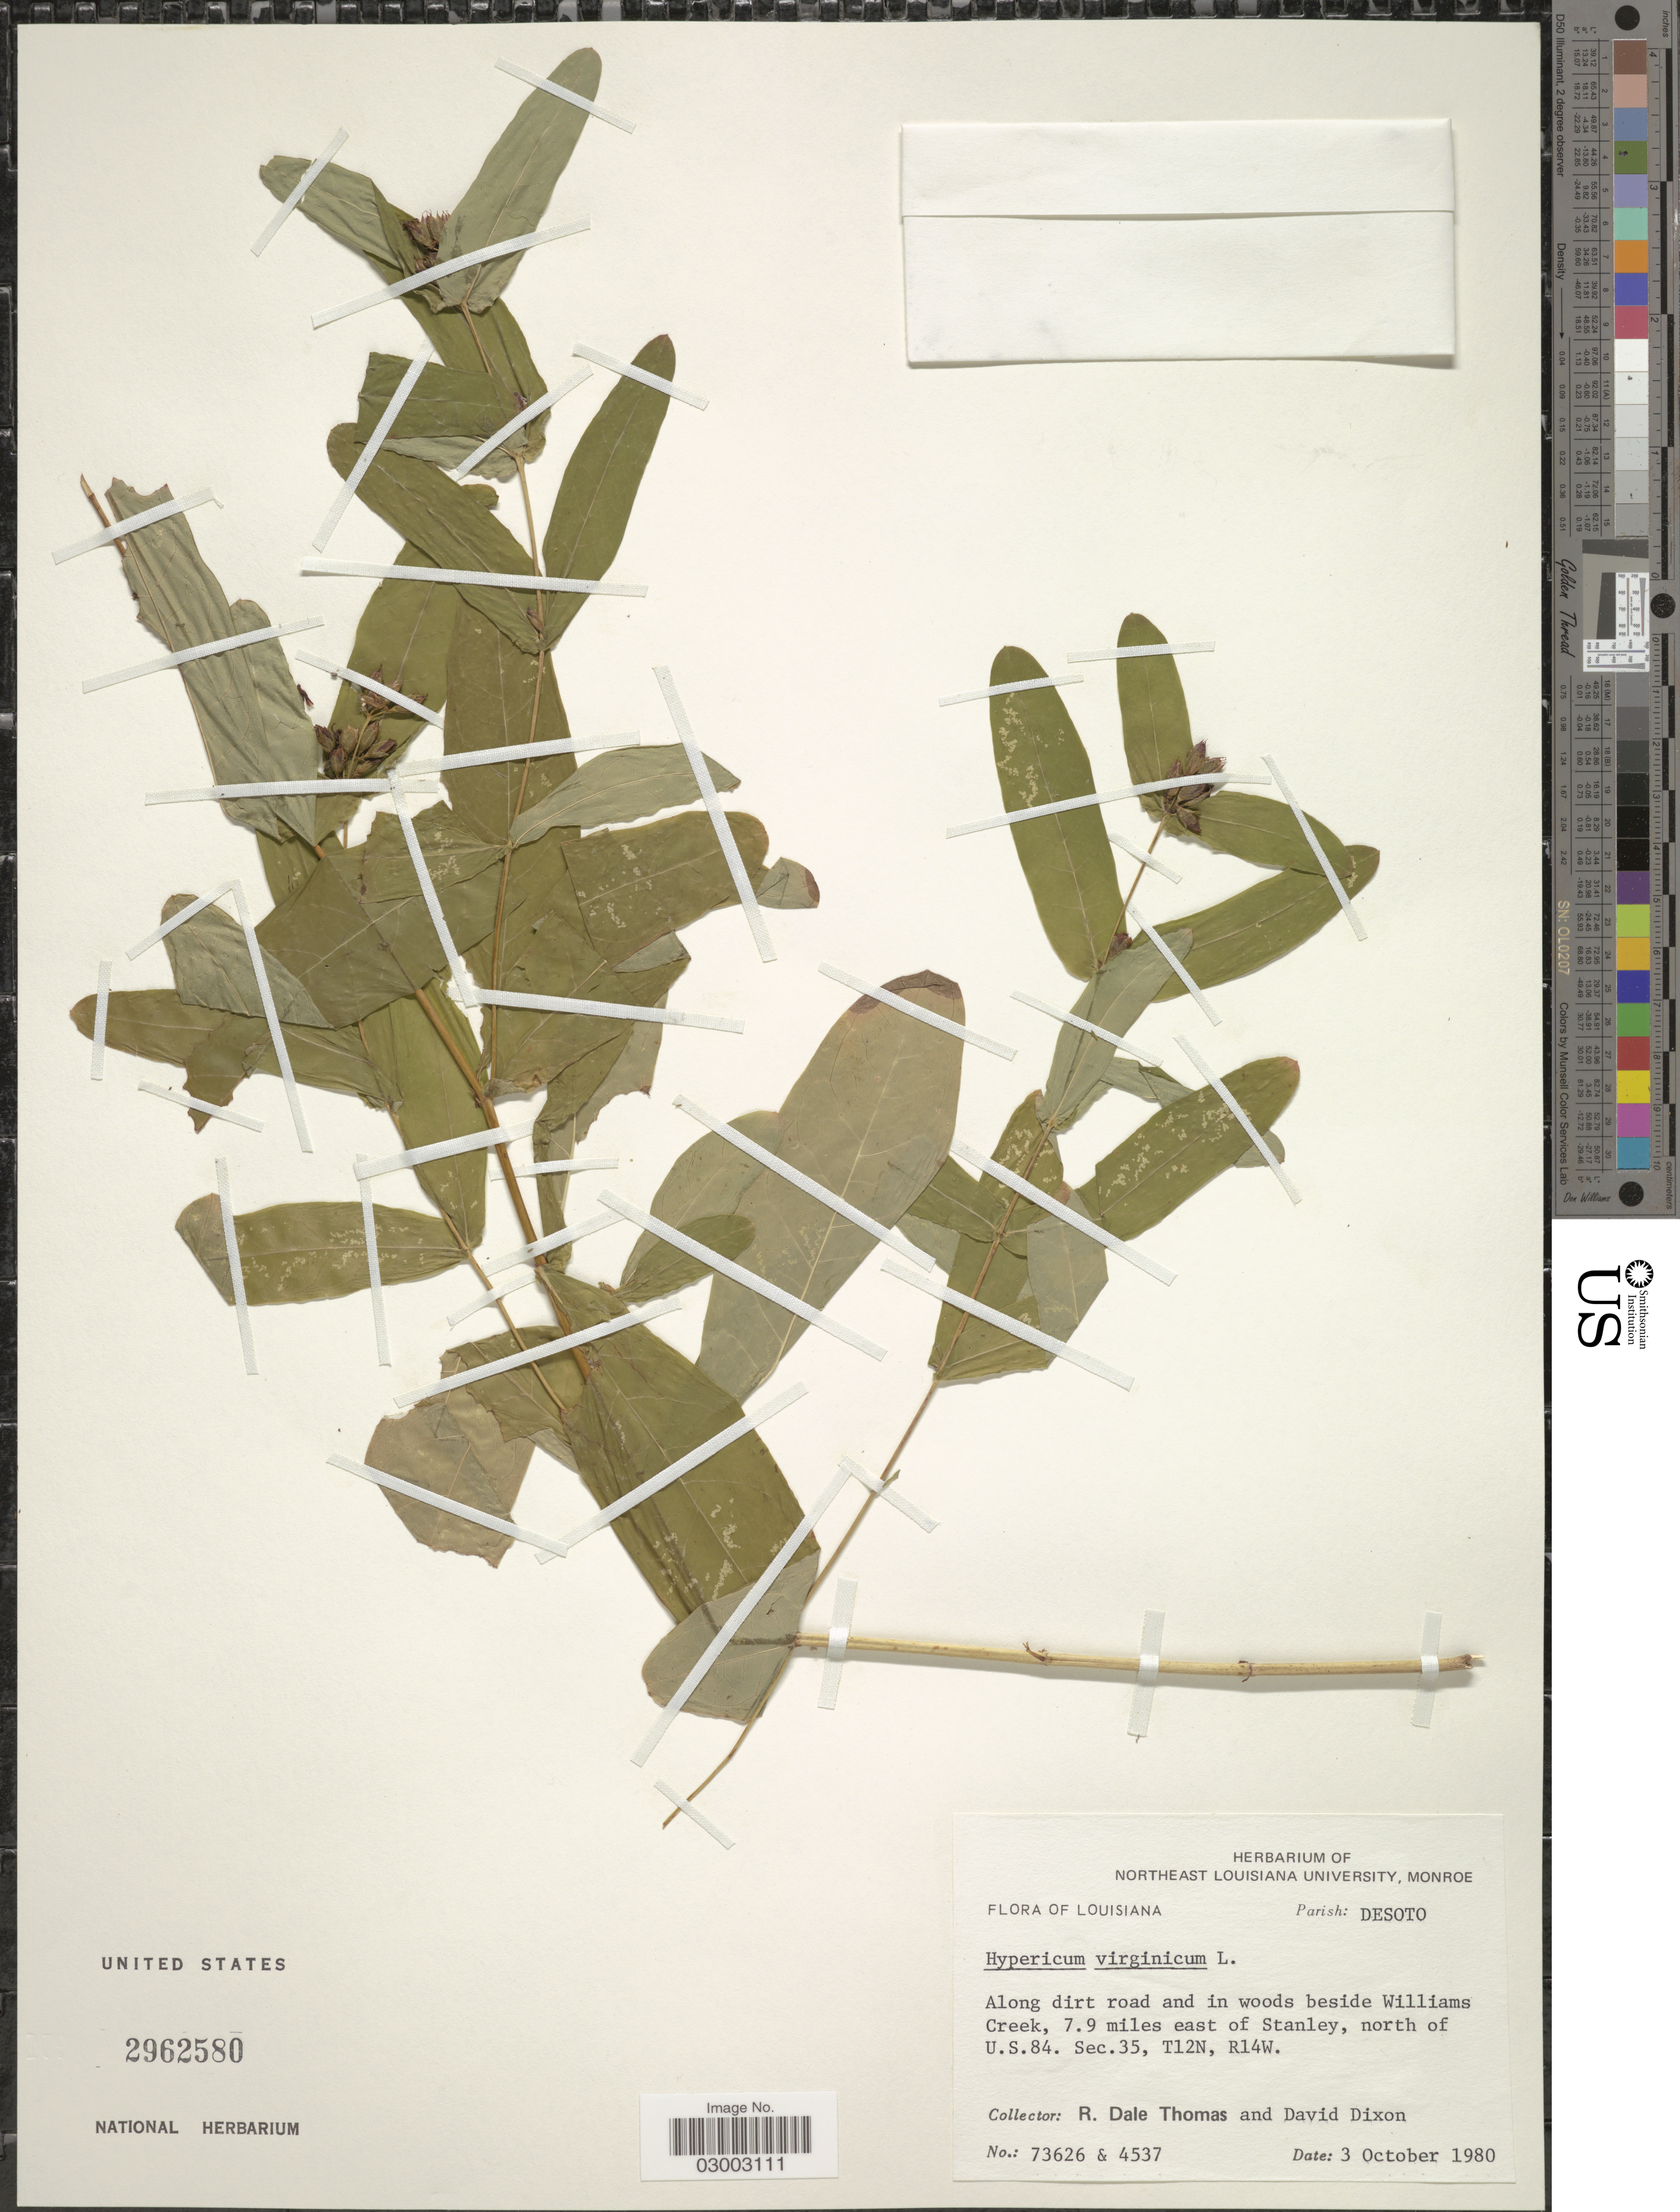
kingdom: Plantae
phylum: Tracheophyta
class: Magnoliopsida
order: Malpighiales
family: Hypericaceae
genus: Hypericum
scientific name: Hypericum sp.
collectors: R. Thomas & D. Dixon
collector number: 73626/4537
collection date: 1980-10-03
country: United States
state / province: Louisiana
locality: Parish: Desoto, Along dirt road and in woods beside Williams Creek, 7.9 miles east of Stanley, north of U.S. 84. Sec. 35, T12N, R14W.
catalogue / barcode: US 2962580